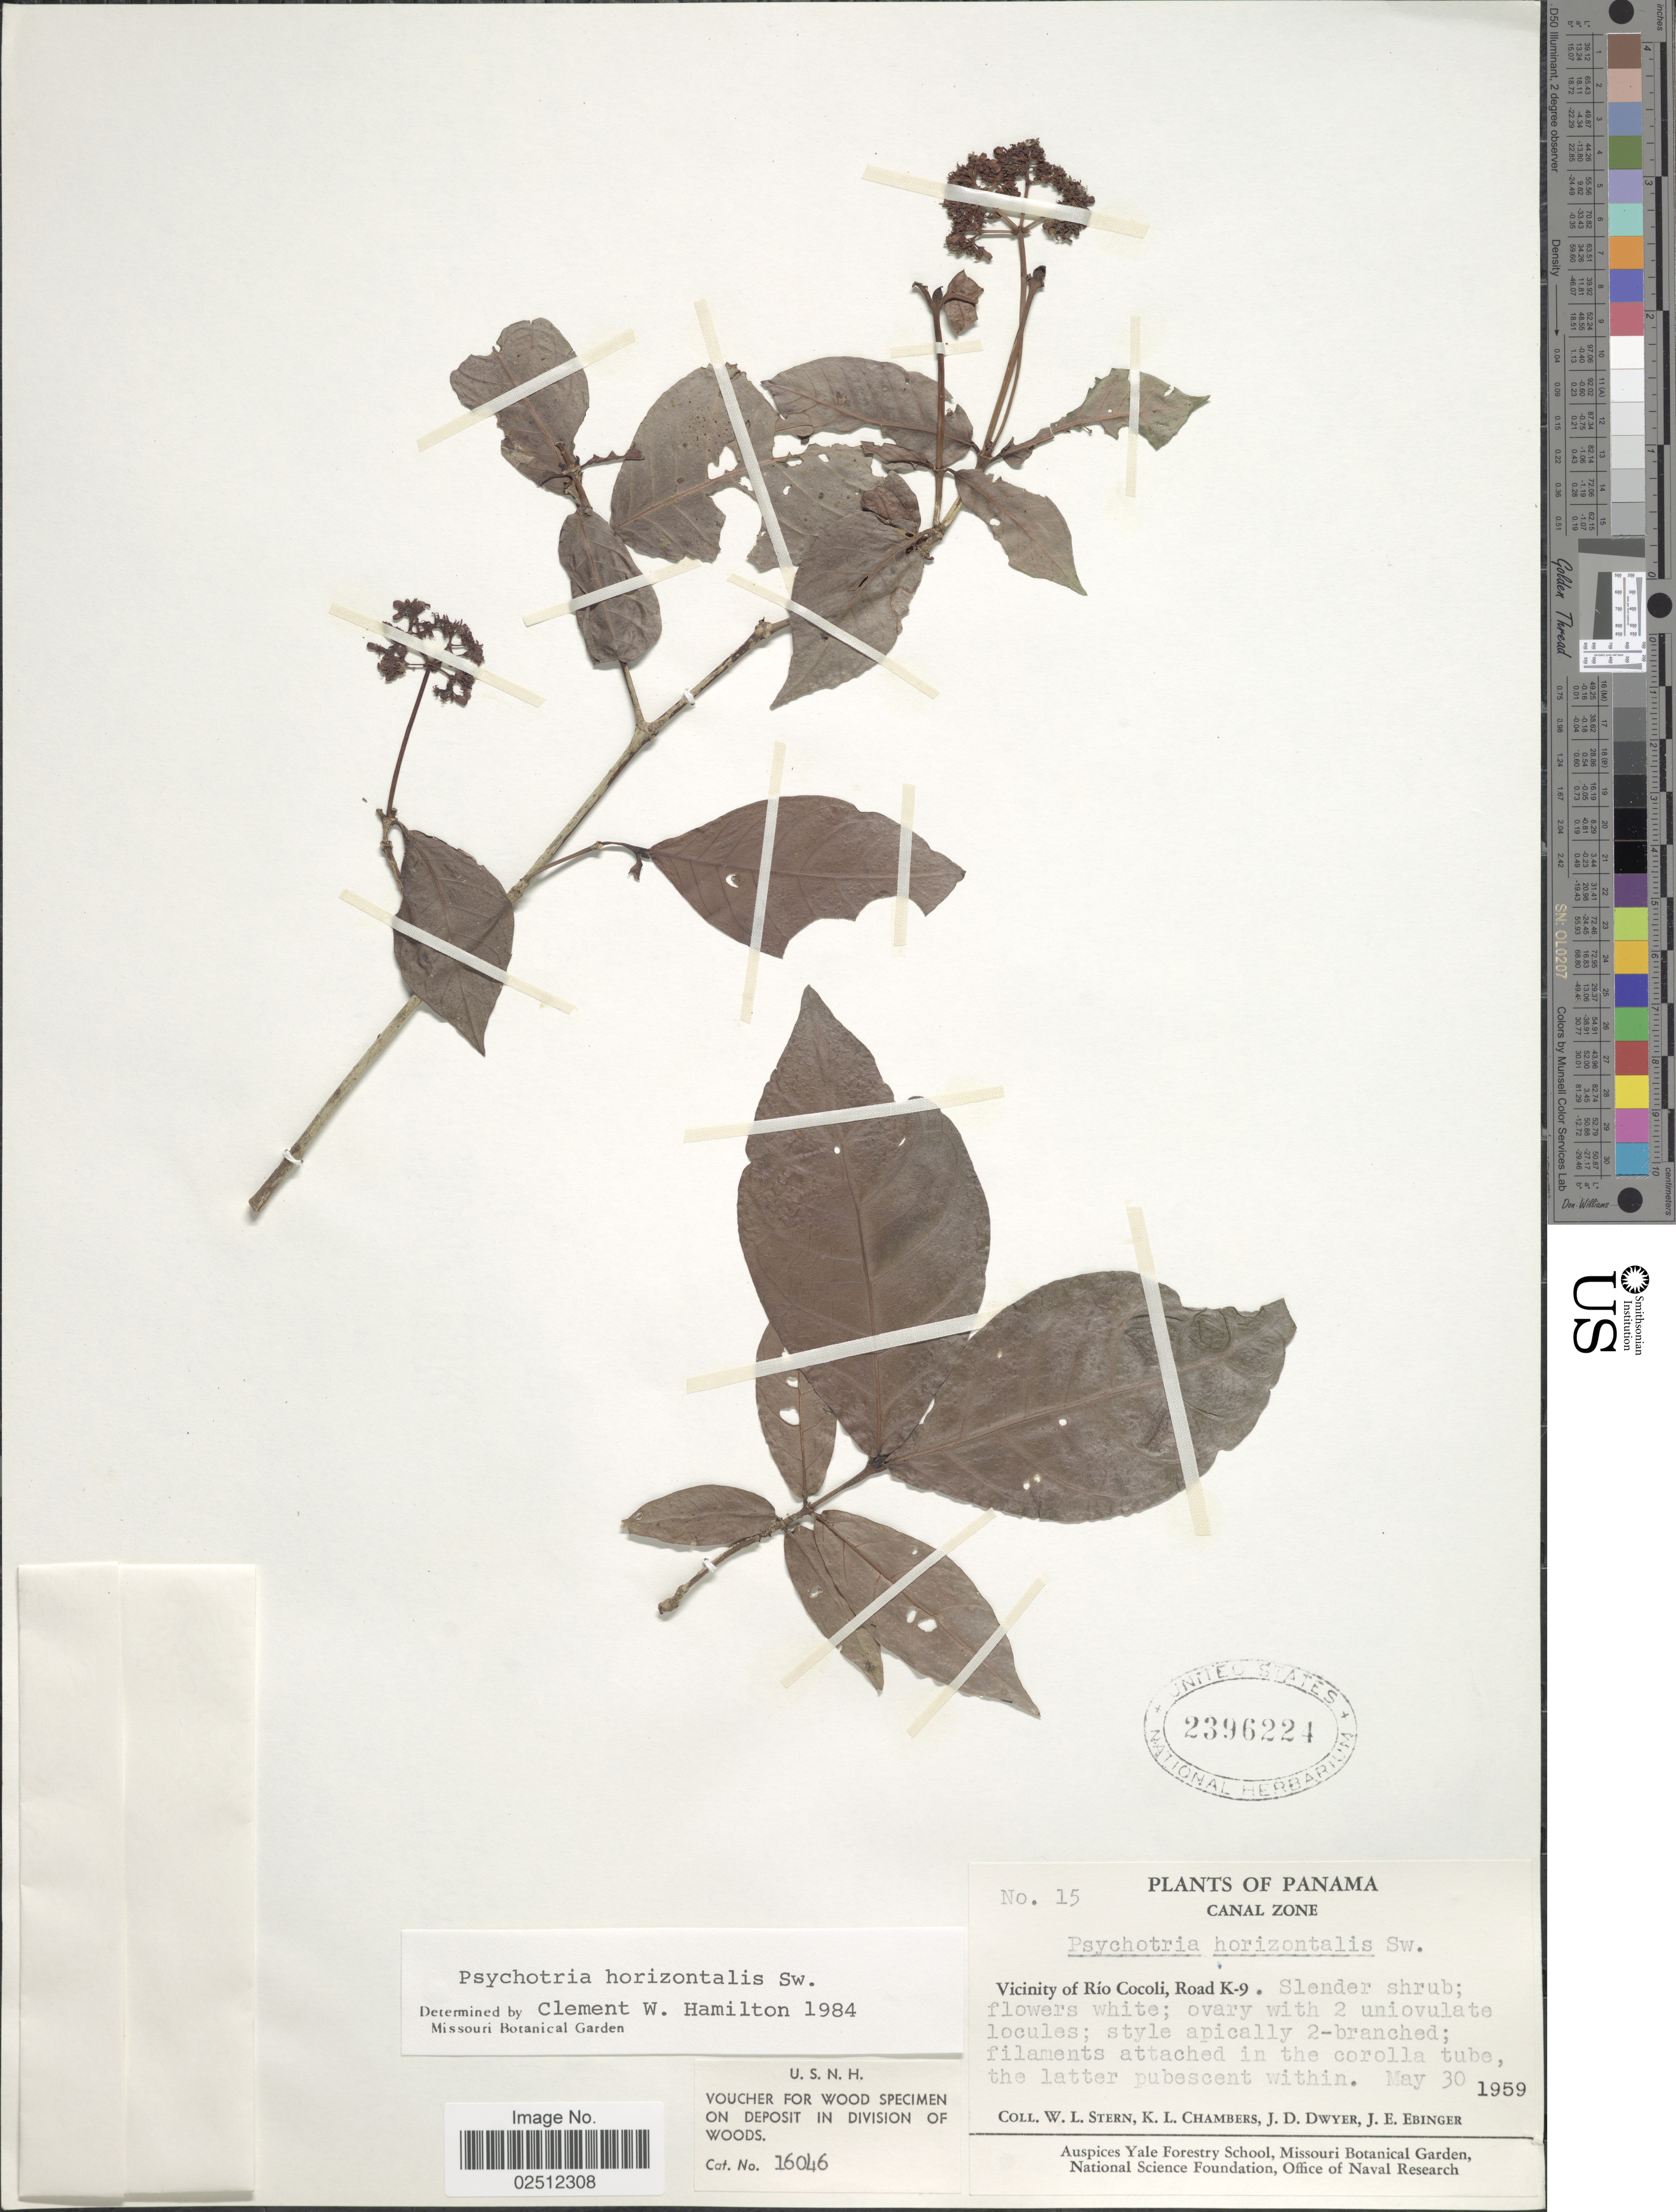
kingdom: Plantae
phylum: Tracheophyta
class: Magnoliopsida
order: Gentianales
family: Rubiaceae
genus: Psychotria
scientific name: Psychotria horizontalis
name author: Sw.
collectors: W. L. Stern, K. Chambers, J. D. Dwyer & J. Ebinger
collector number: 15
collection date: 1959-05-30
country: Panama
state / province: Panamá Oeste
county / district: Canal Zone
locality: Vicinity of Río Cocoli, Road K-9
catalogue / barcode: US 2396224